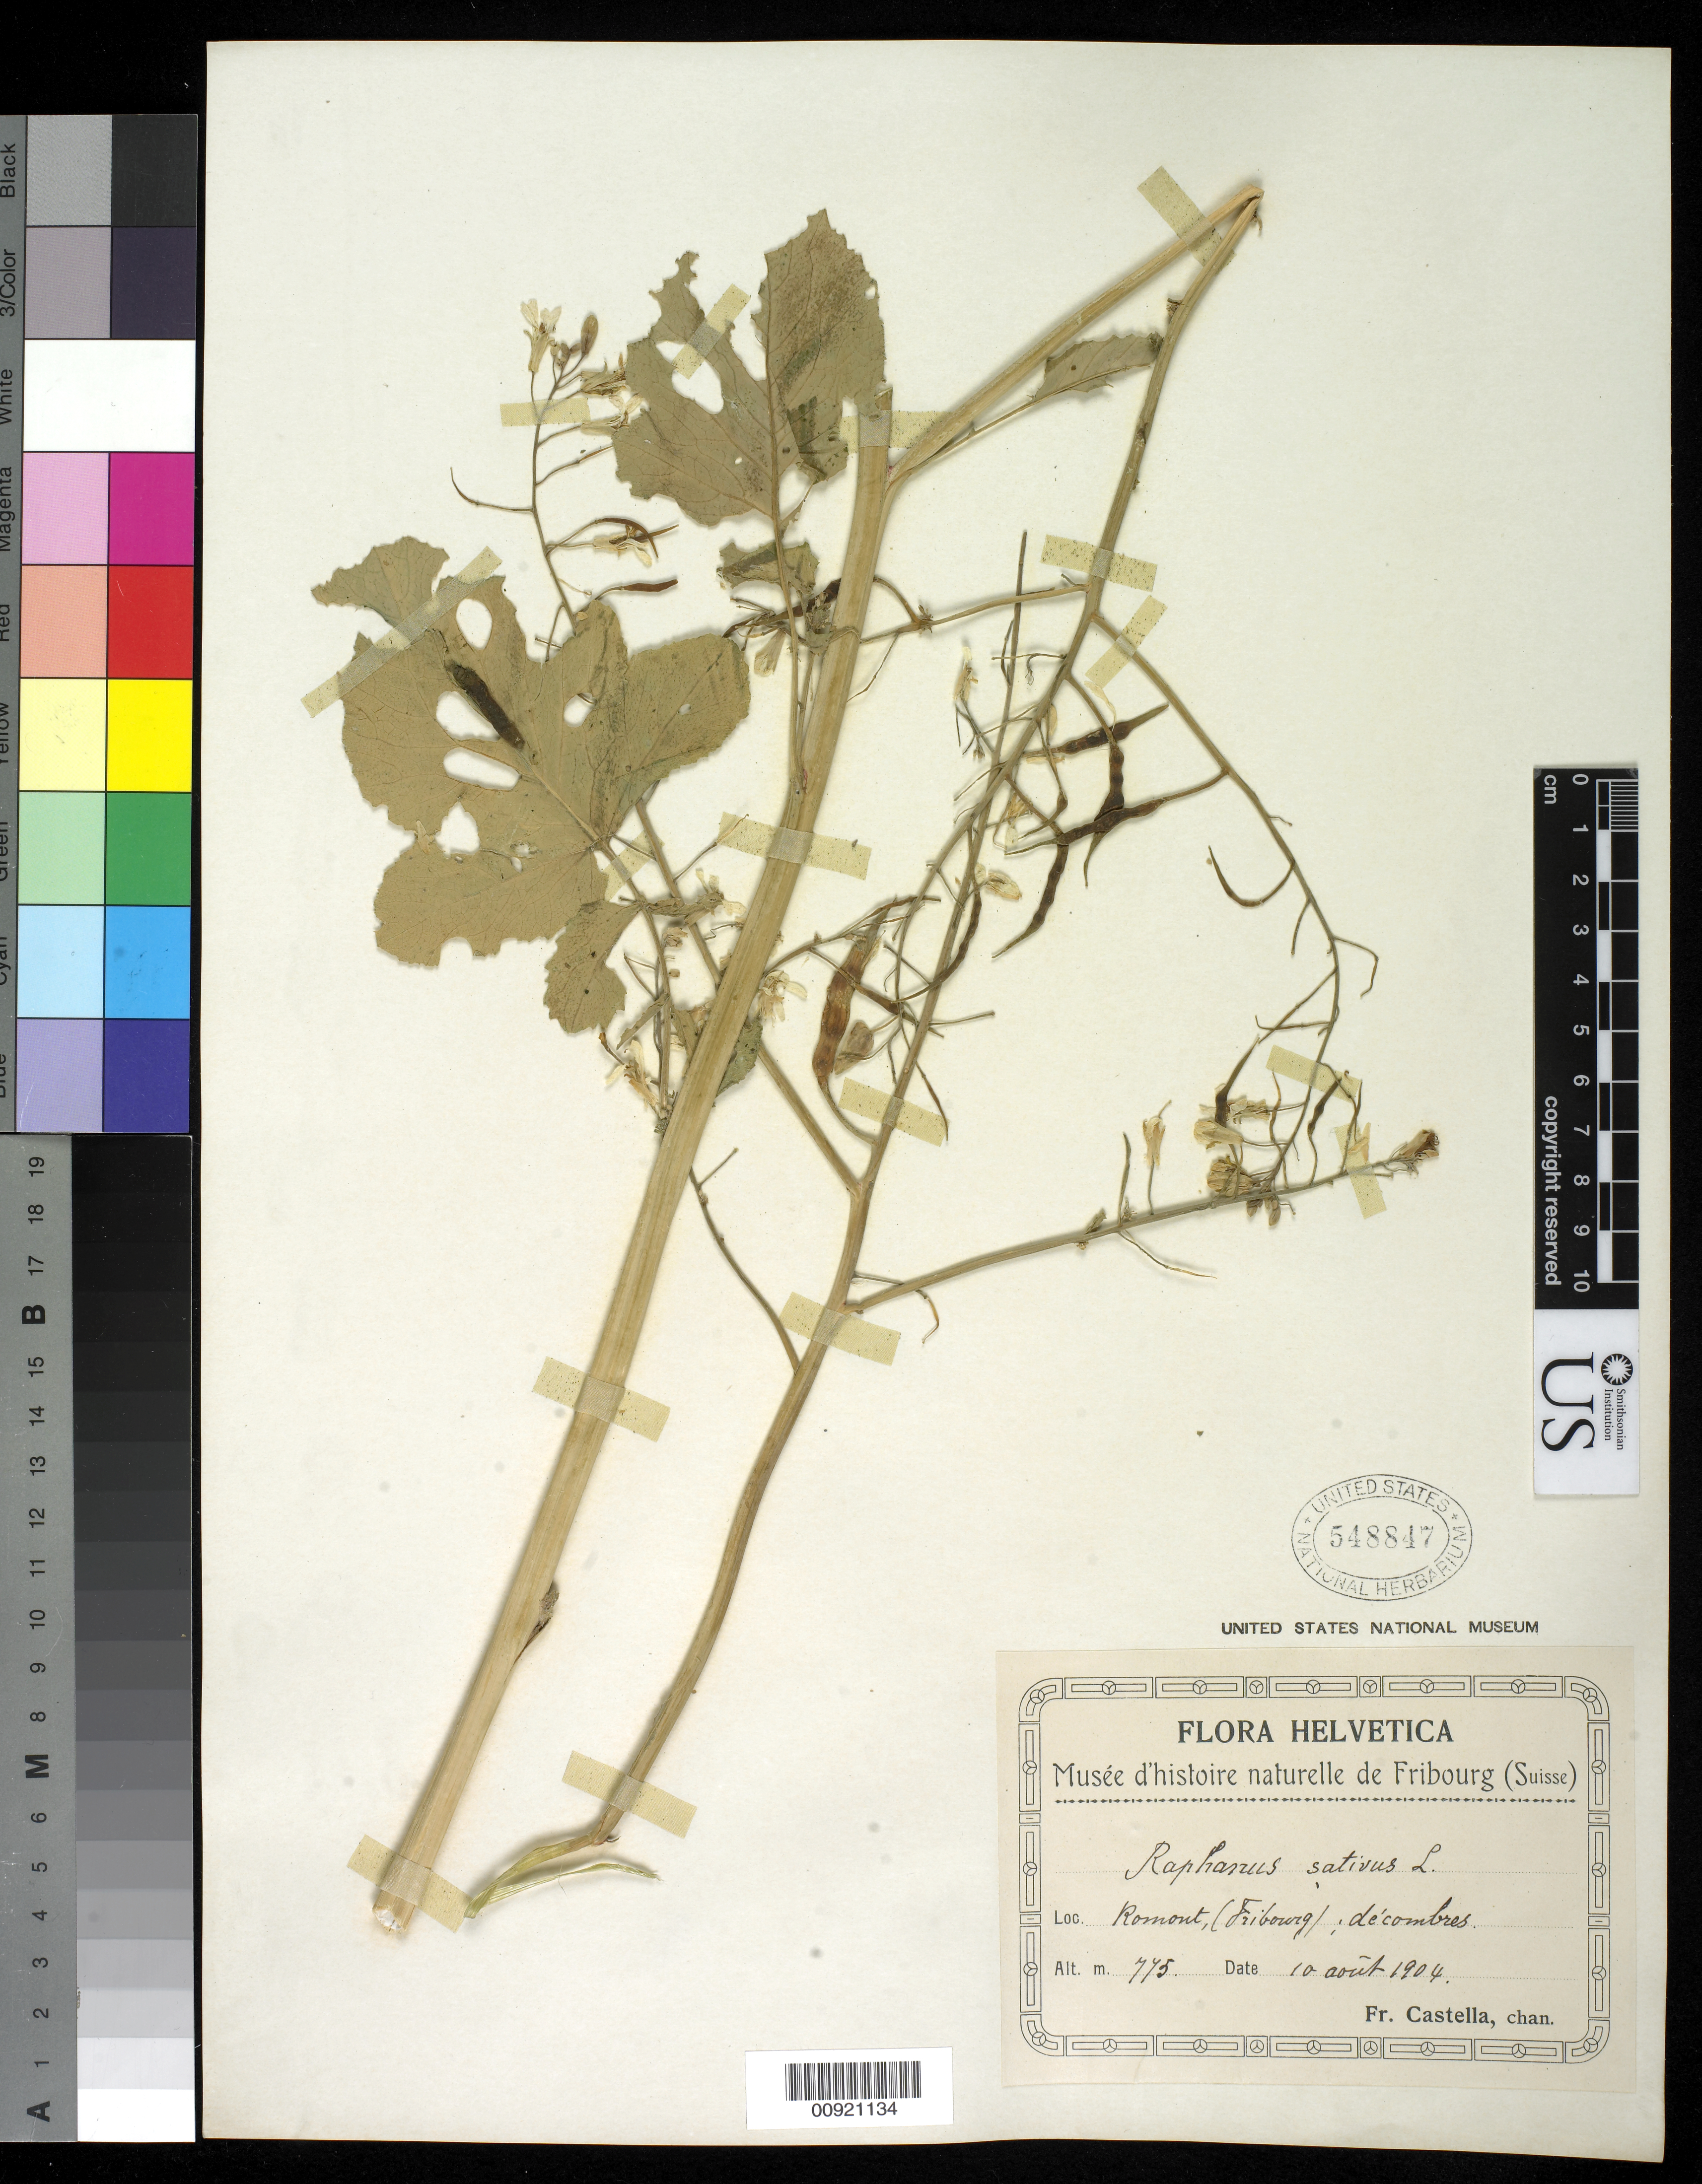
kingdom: Plantae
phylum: Tracheophyta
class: Magnoliopsida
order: Brassicales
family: Brassicaceae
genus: Raphanus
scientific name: Raphanus sativus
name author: L.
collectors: Fr. Castella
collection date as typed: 10 Apr 1904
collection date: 1904-04-10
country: Switzerland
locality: Romout, Fribourg, décombres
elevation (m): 775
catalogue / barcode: US 548847